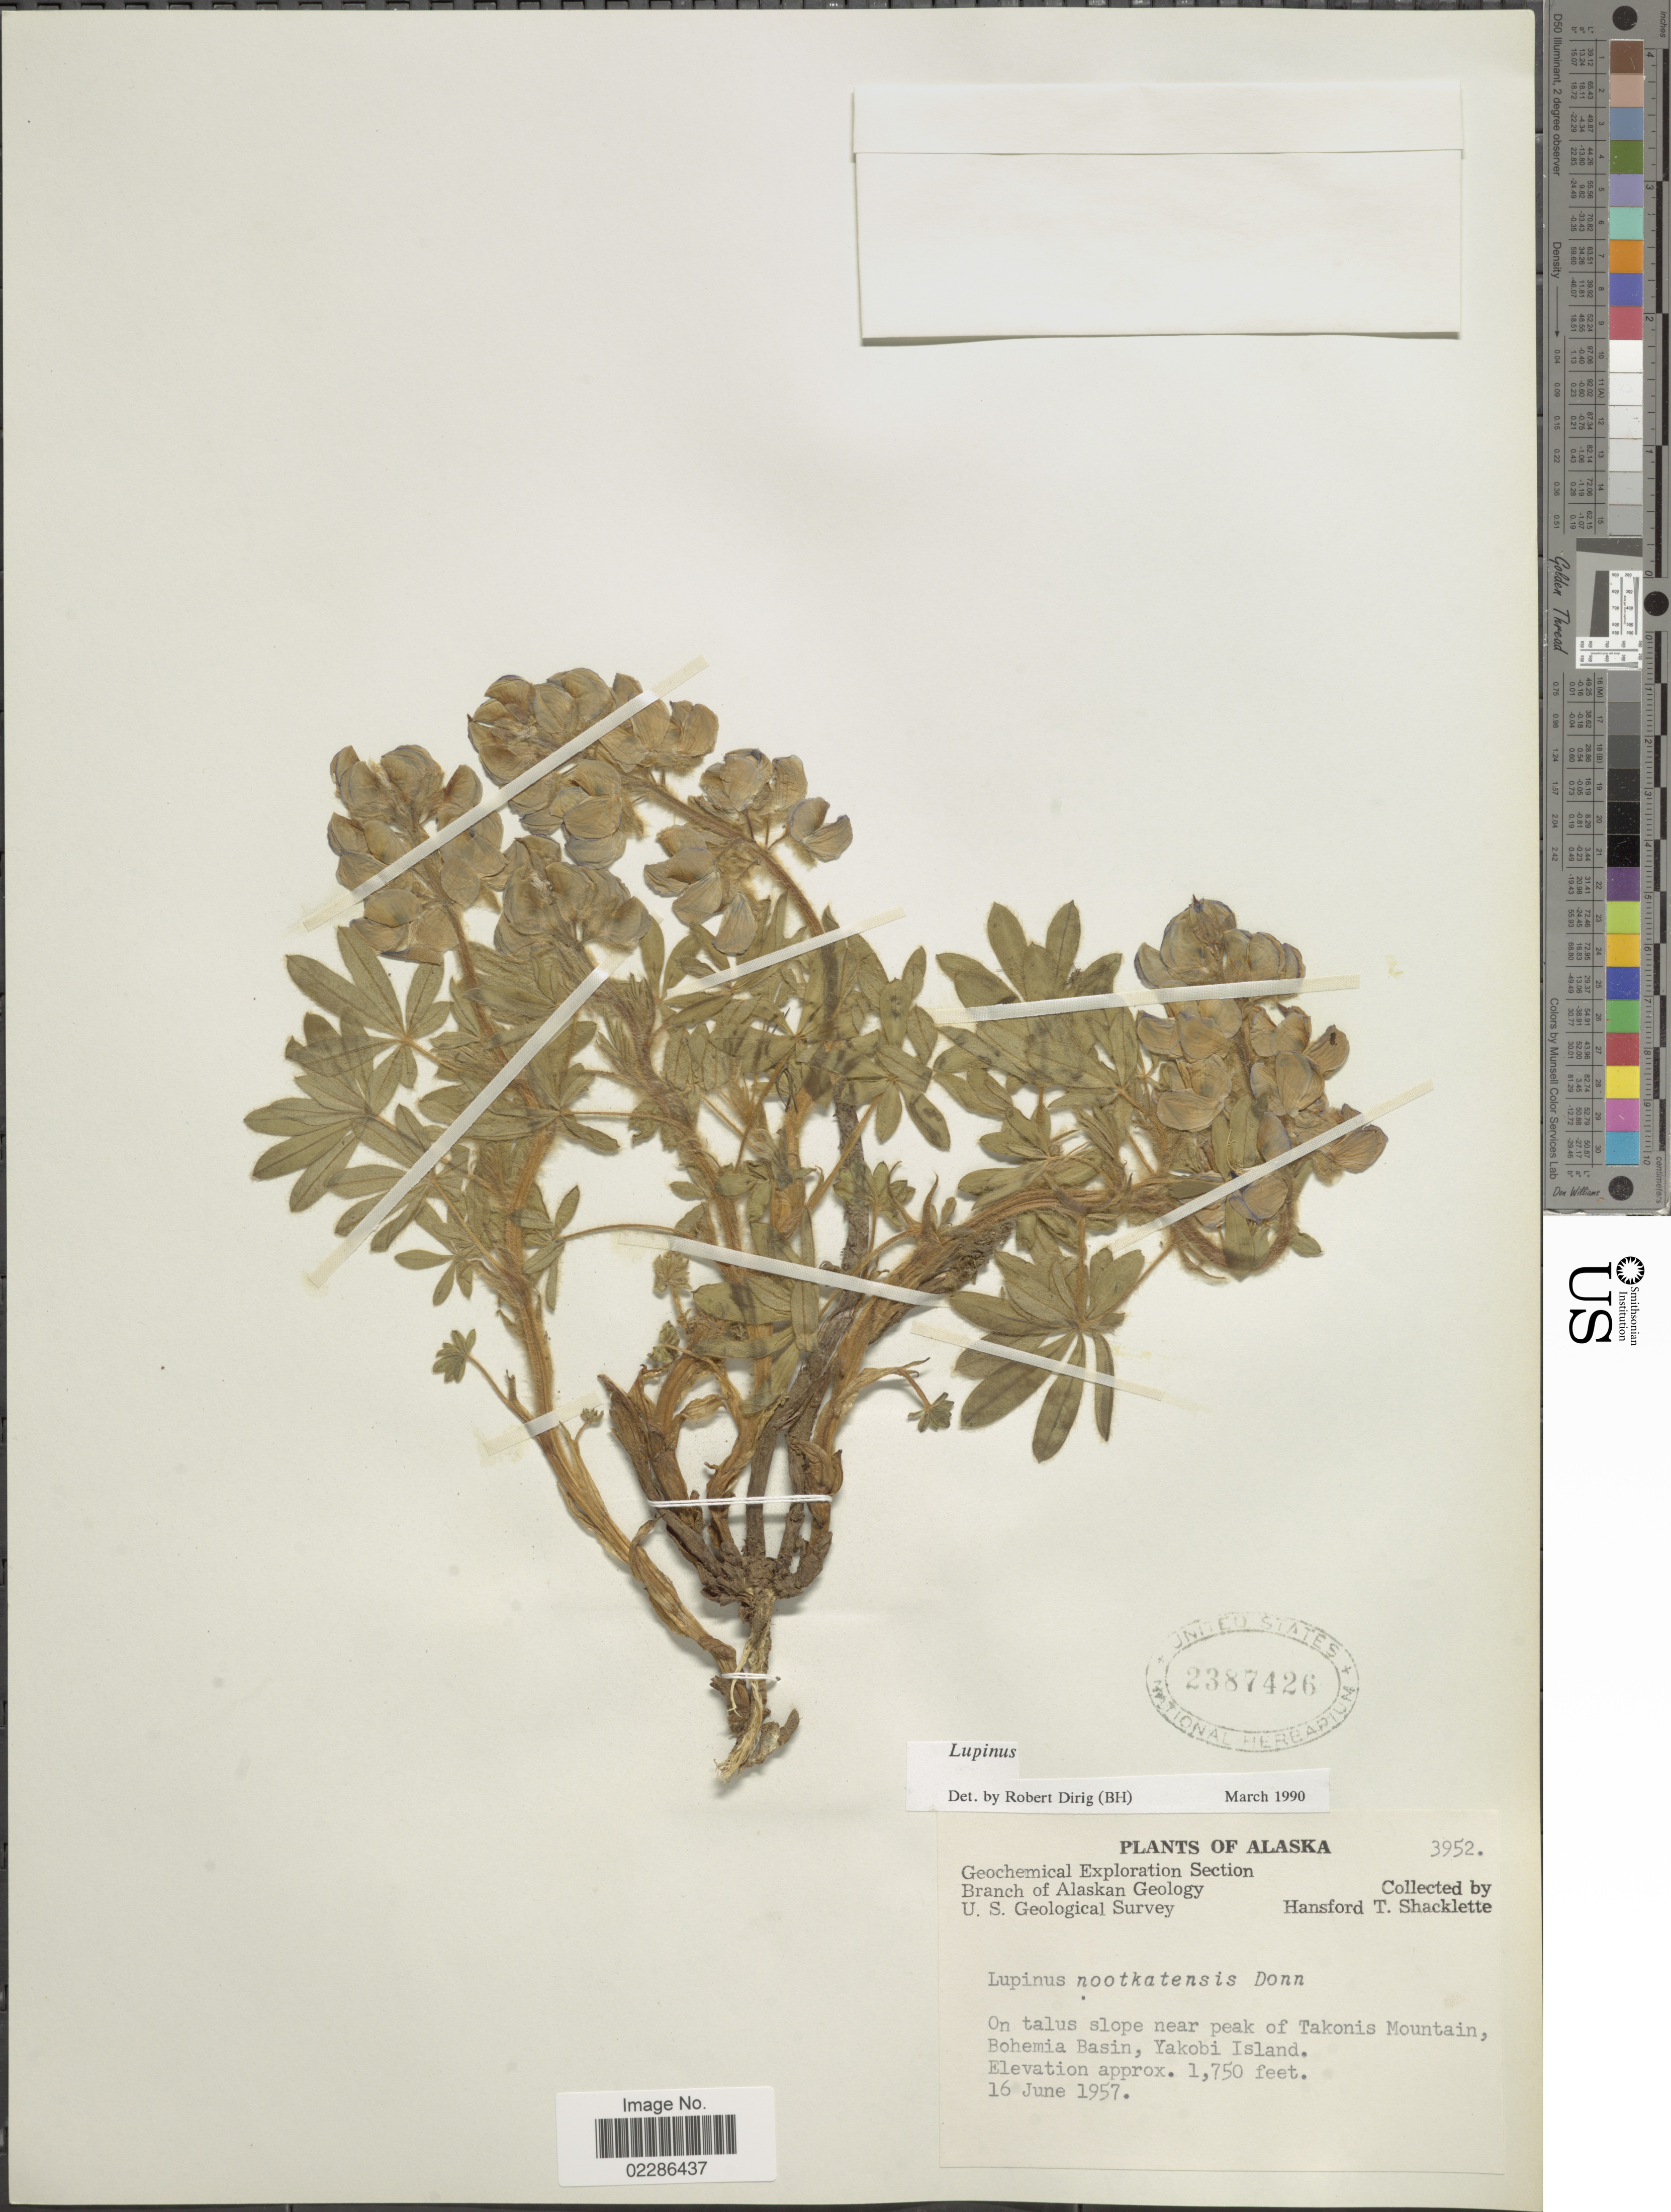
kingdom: Plantae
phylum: Tracheophyta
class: Magnoliopsida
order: Fabales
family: Fabaceae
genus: Lupinus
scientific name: Lupinus nootkatensis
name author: Donn ex Sims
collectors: H. Shacklette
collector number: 3952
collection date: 1957-06-16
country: United States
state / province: Alaska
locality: On talus slope near peak of Takonis Mountain, Bohemia Basin, Yakobi Island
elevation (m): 533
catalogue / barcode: US 2387426